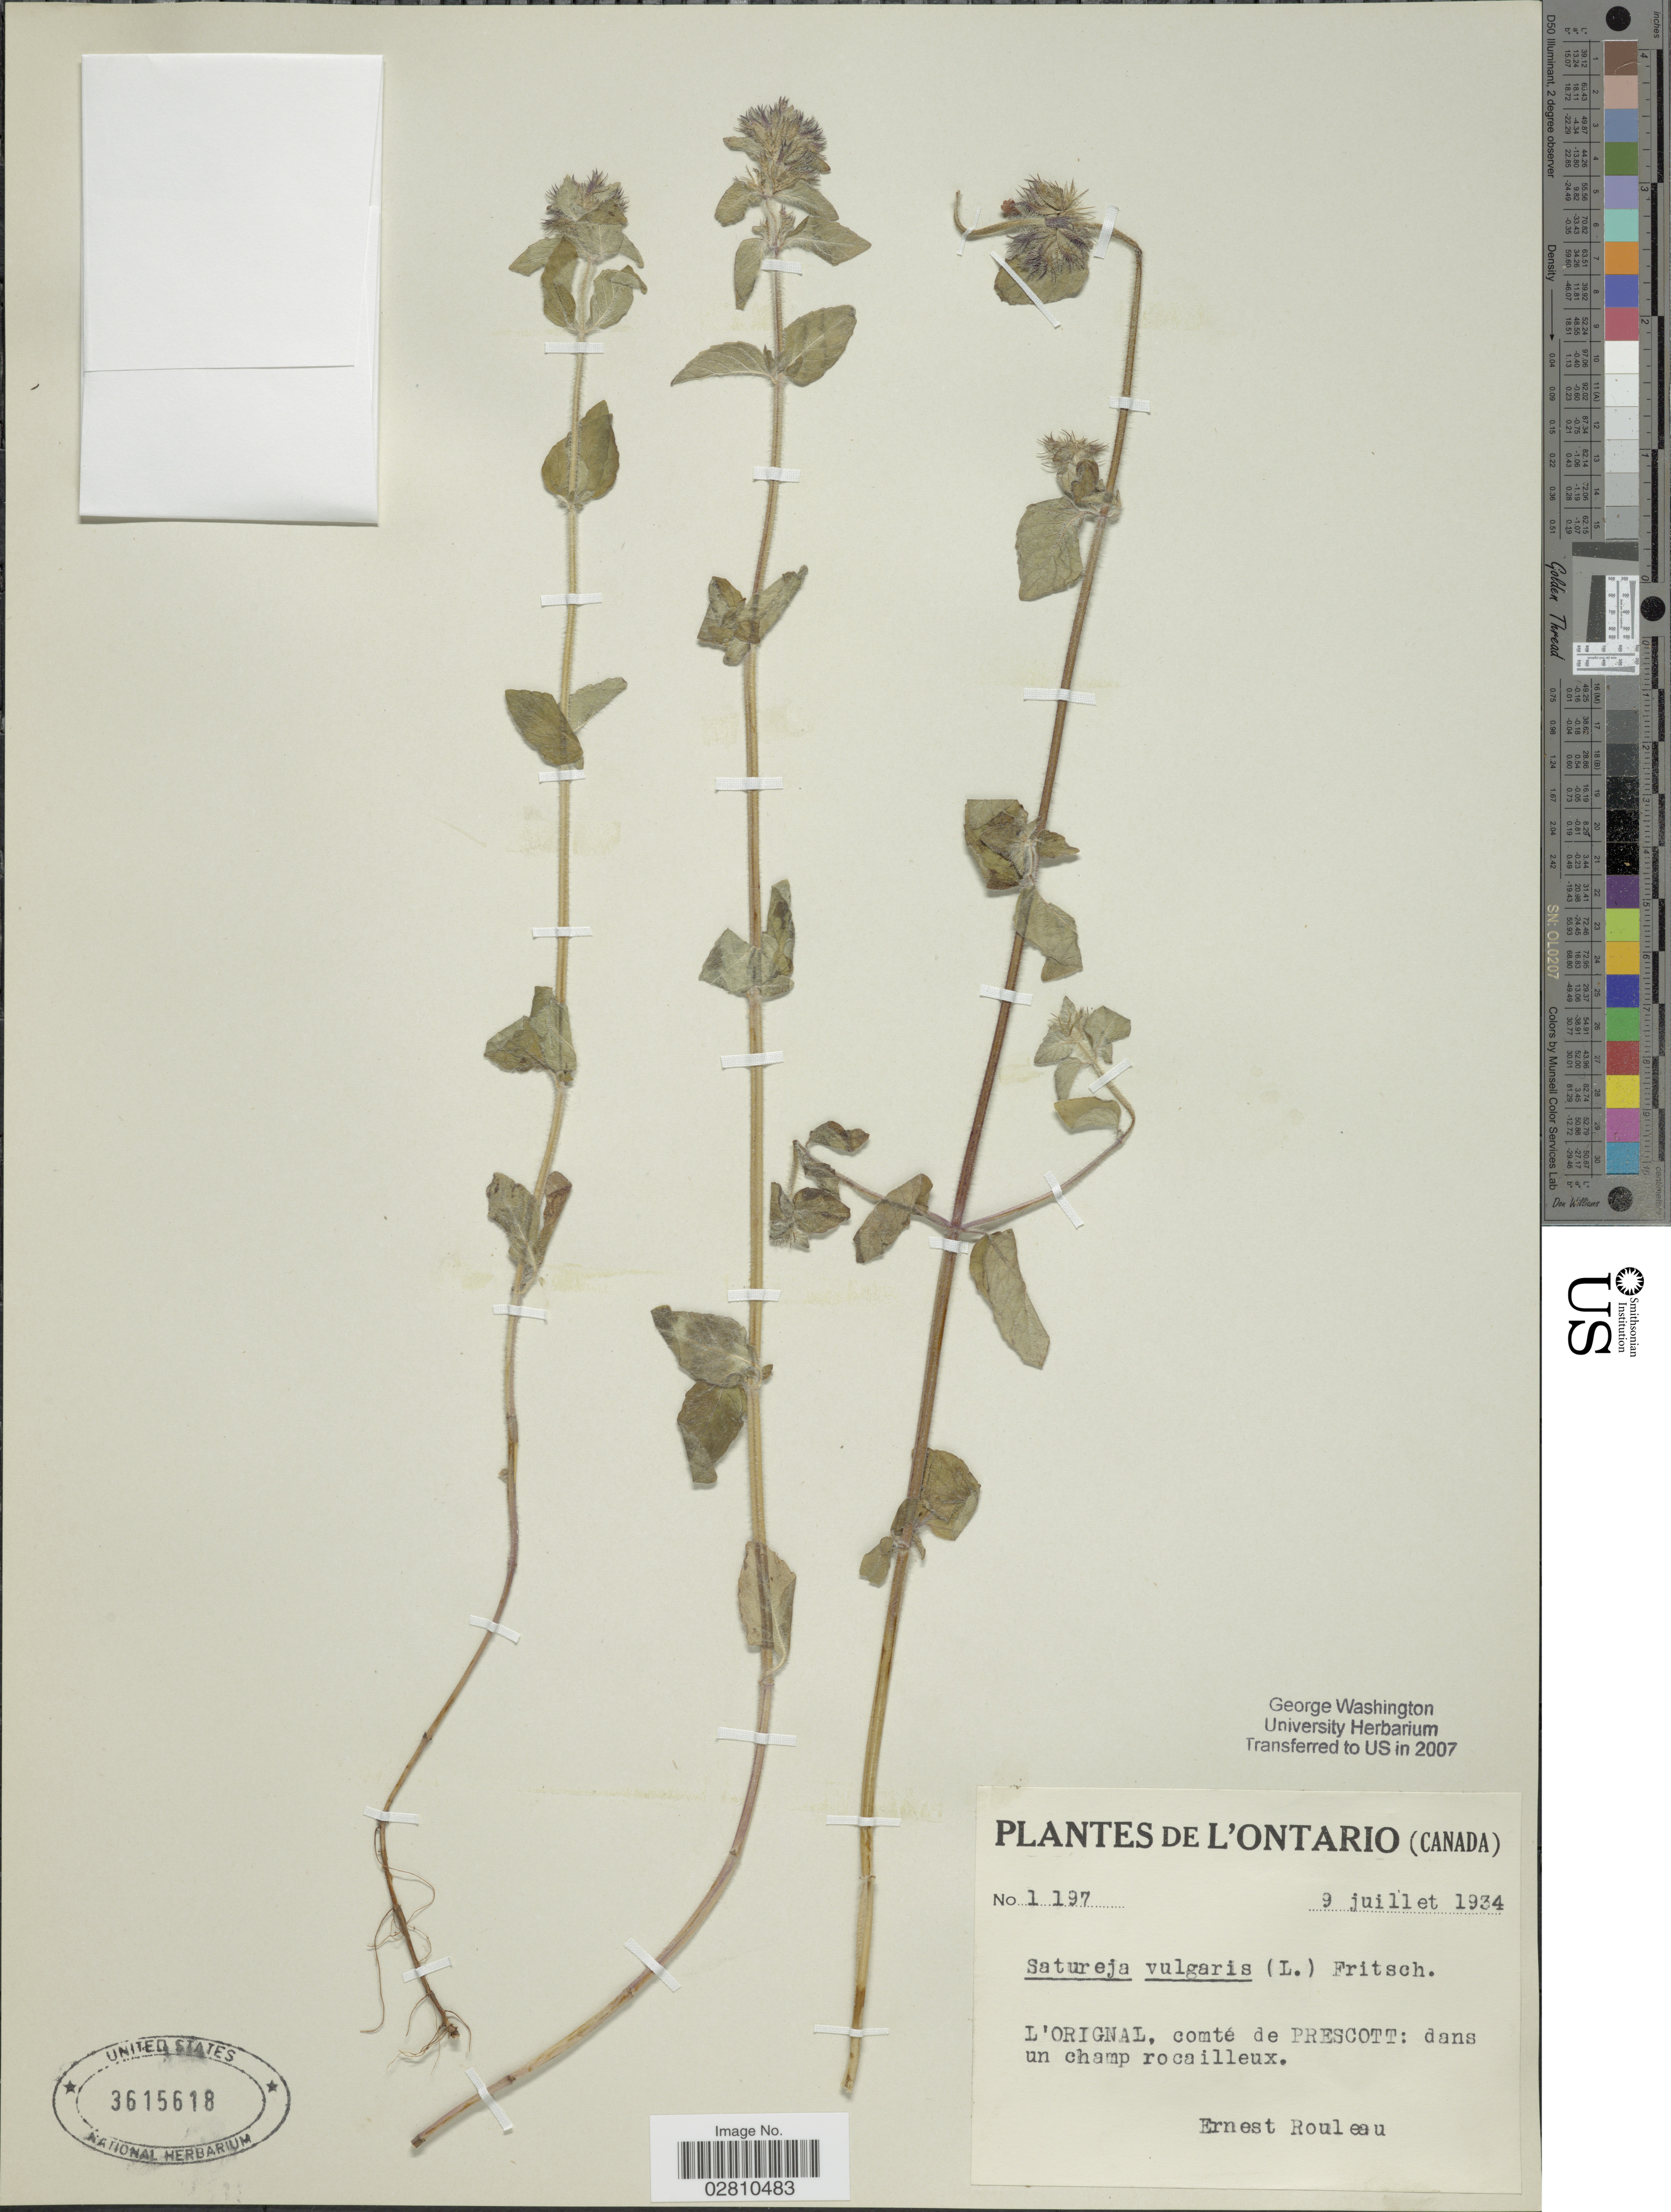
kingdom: Plantae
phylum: Tracheophyta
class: Magnoliopsida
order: Lamiales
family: Lamiaceae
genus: Clinopodium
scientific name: Clinopodium vulgare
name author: L.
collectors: E. Rouleau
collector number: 1197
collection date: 1934-07-09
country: Canada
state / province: Ontario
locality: L'Orignal, comté de Prescott.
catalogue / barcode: US 3615618